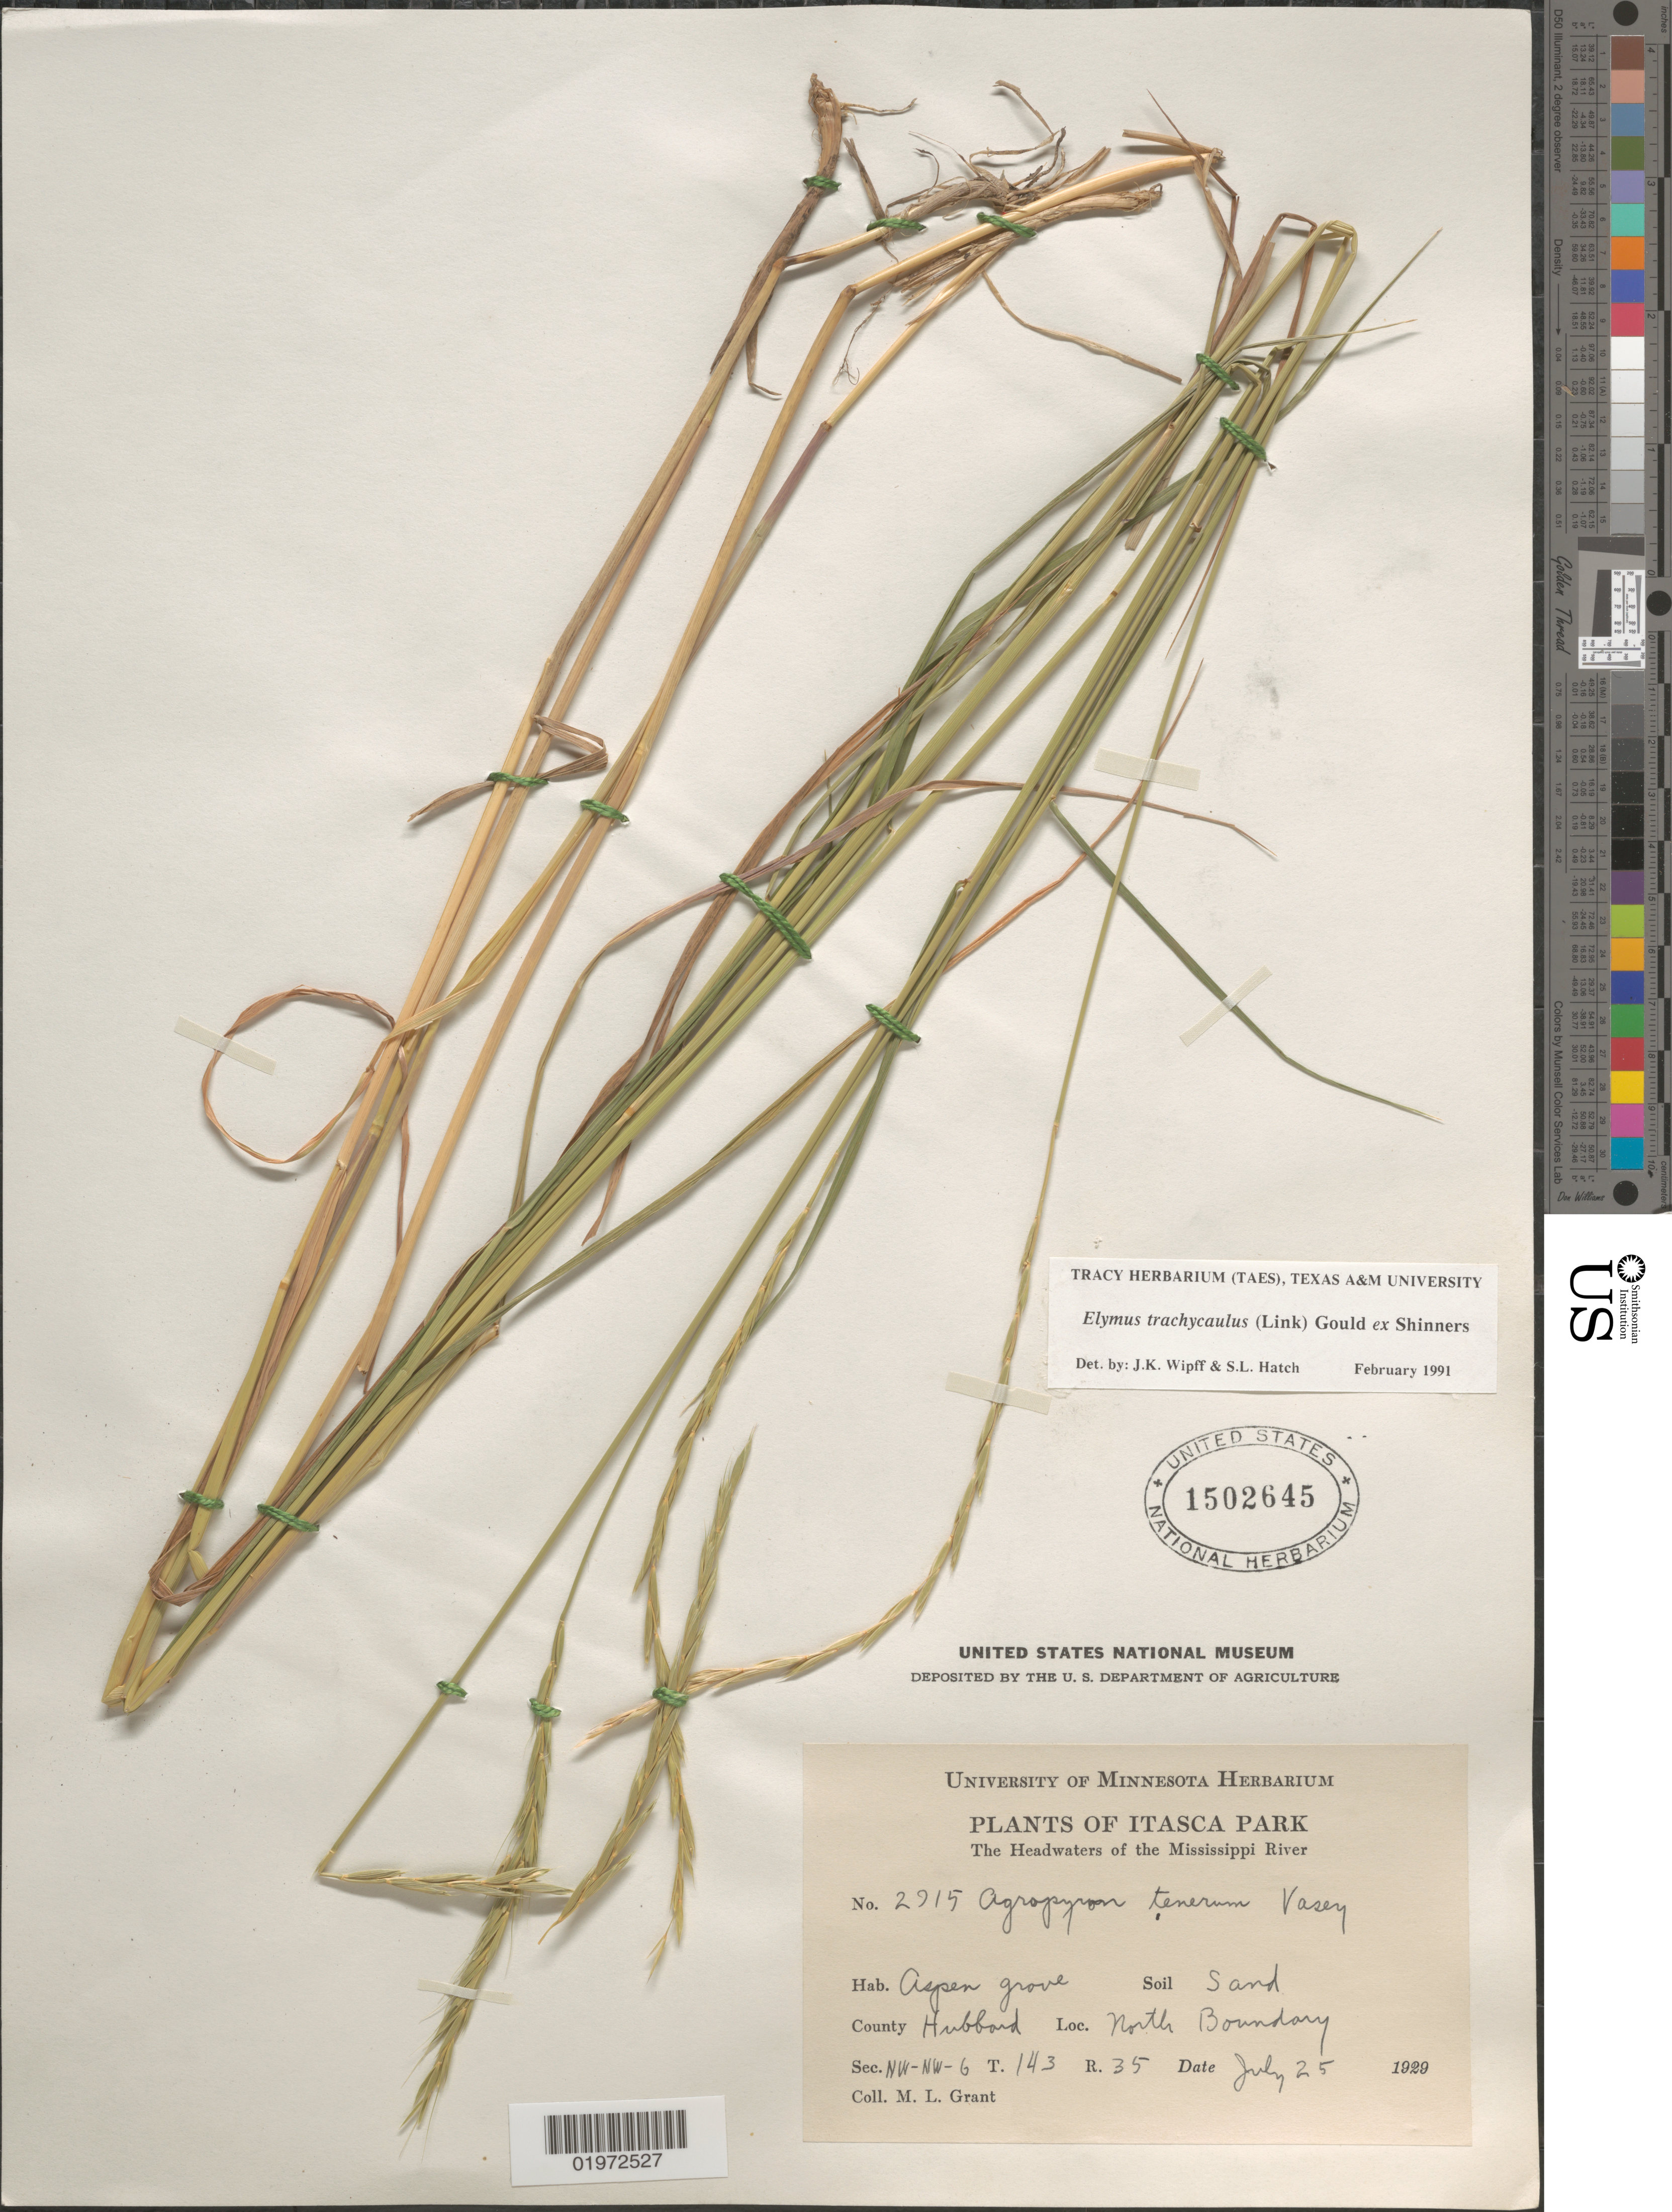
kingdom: Plantae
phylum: Tracheophyta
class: Liliopsida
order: Poales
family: Poaceae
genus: Elymus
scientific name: Elymus trachycaulus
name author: (Link) Gould ex Shinners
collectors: M. L. Grant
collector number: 2915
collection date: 1929-07-25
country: United States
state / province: Minnesota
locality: Itasca Park. The Headwaters of the Mississippi River. Aspen Grove. County Hubbard. North Boundary. Sec. NW-NW-6 T. 143 R. 35.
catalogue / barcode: US 1502645